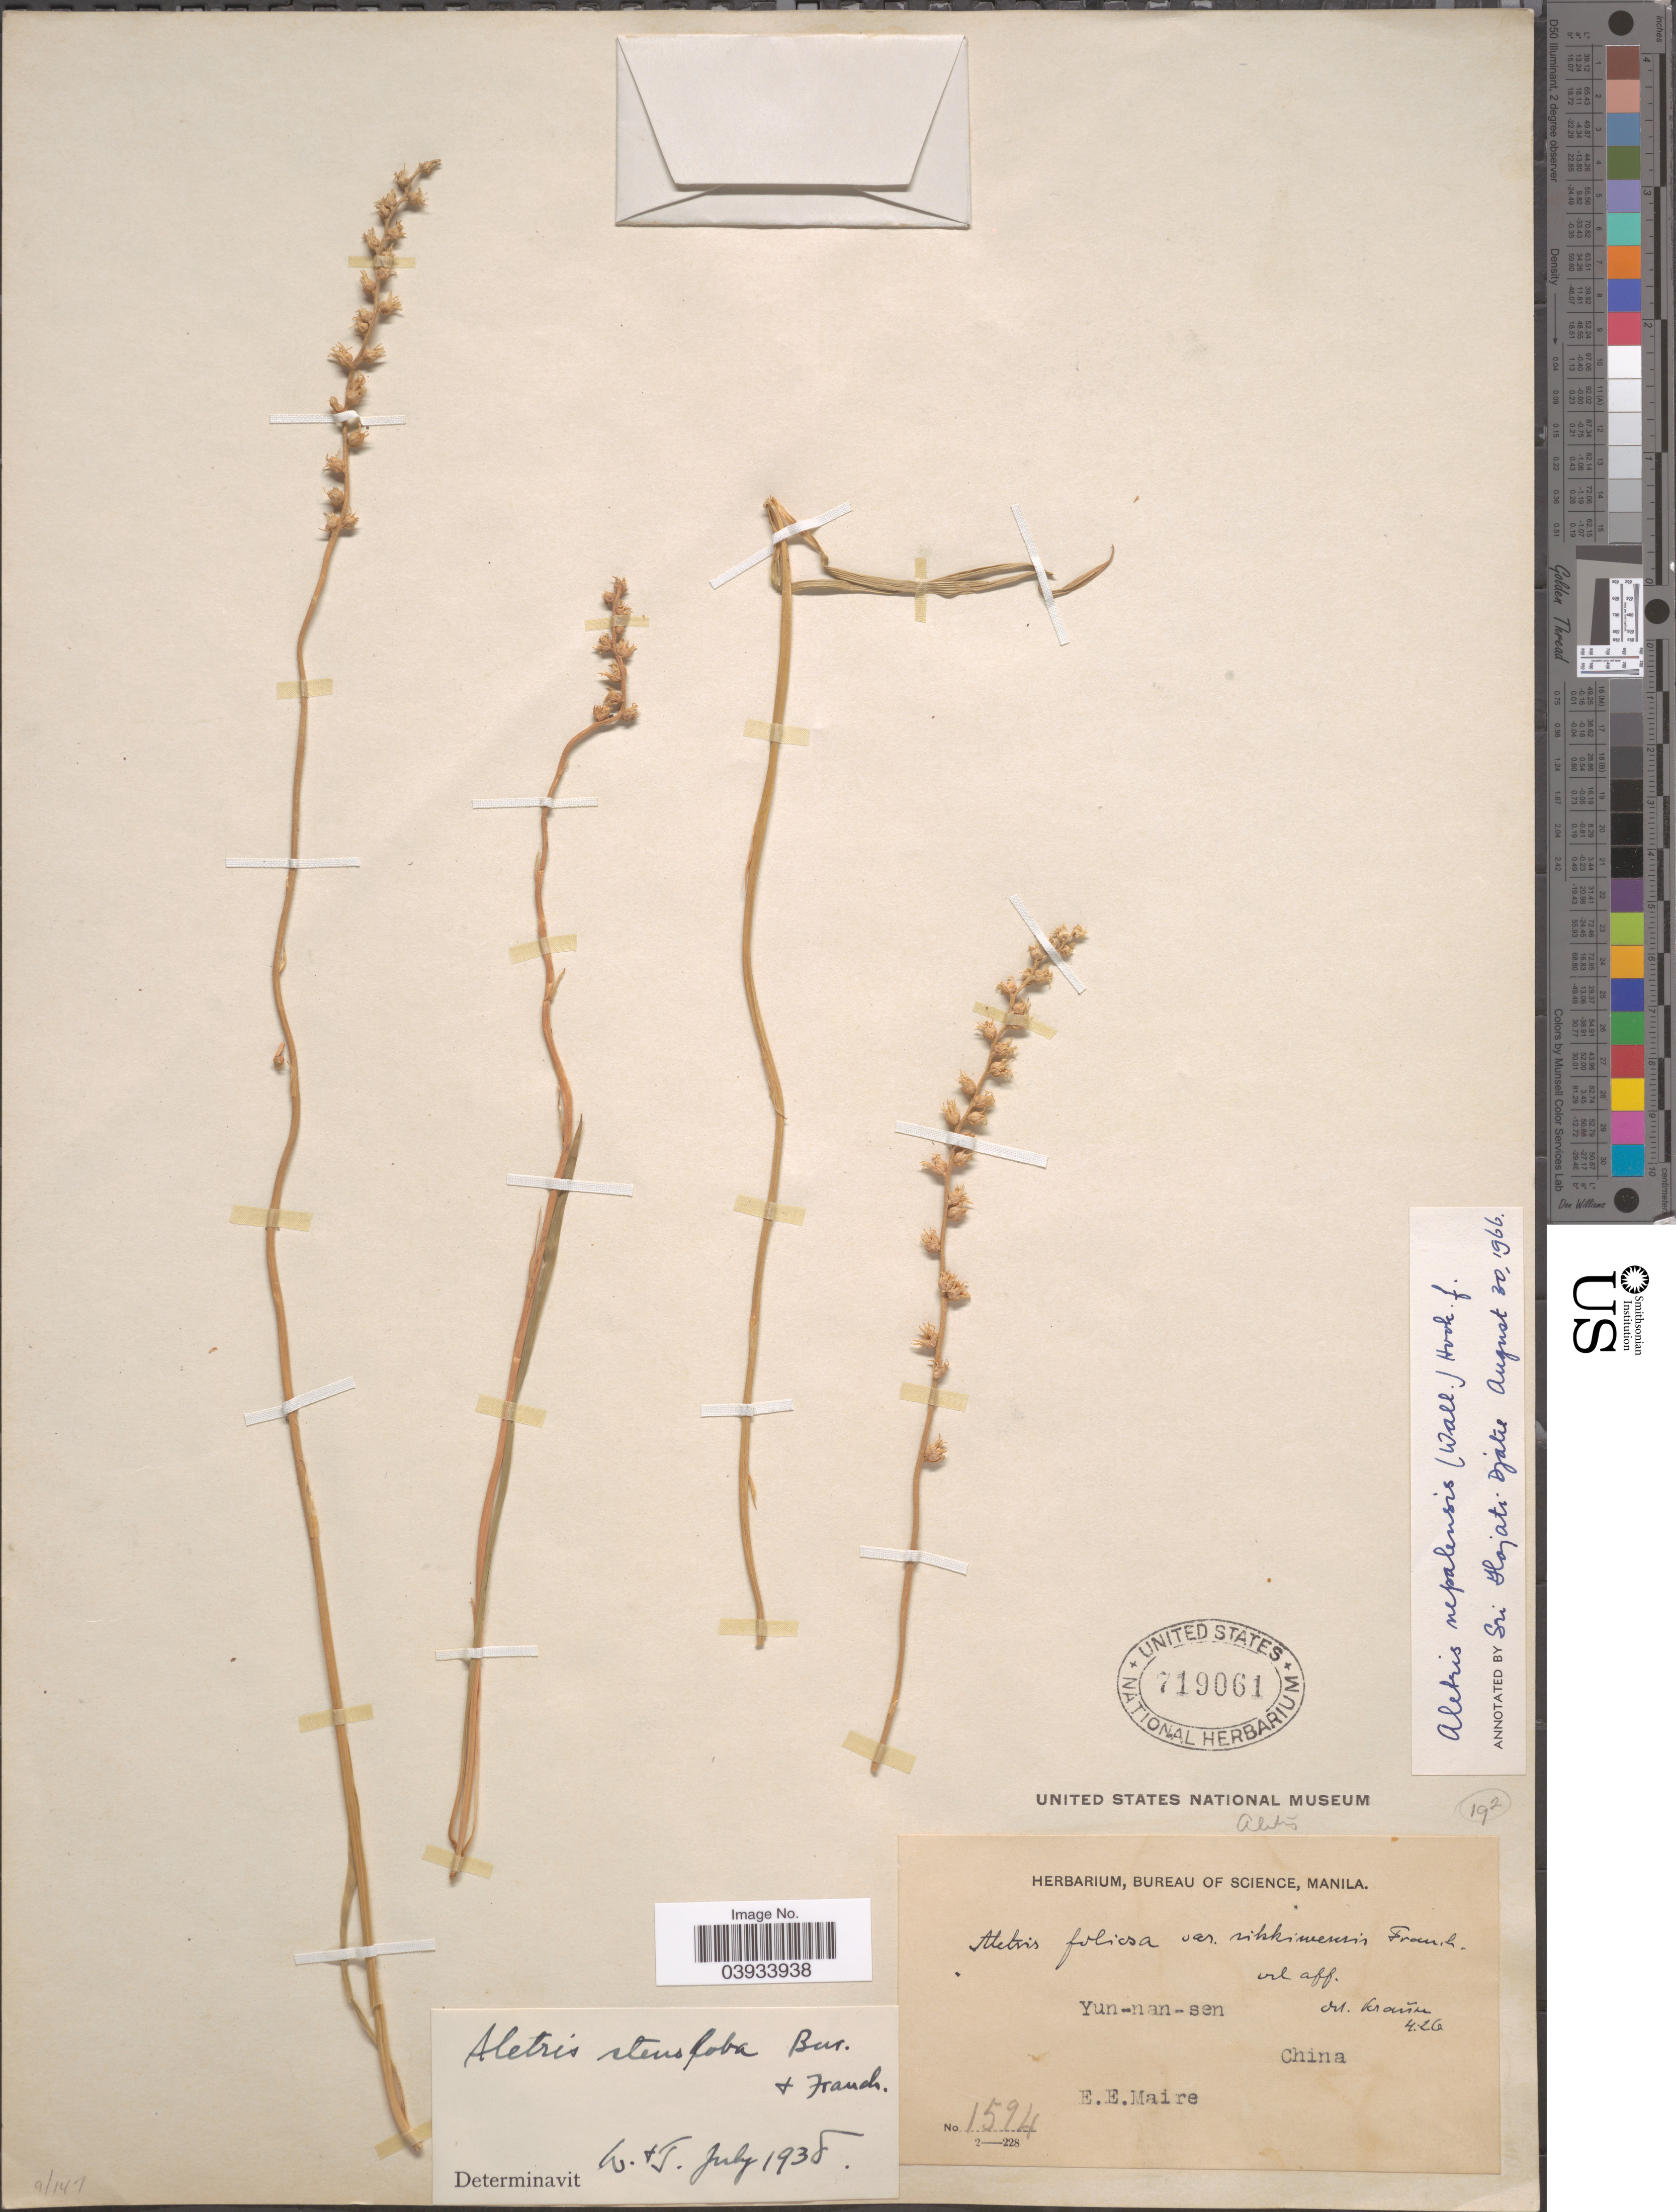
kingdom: Plantae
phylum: Tracheophyta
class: Liliopsida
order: Dioscoreales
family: Nartheciaceae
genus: Aletris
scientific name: Aletris nepalensis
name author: Hook. f.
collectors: E. E. Maire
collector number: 1594*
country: China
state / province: Yunnan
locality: Yun-nan-sen.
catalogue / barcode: US 719061